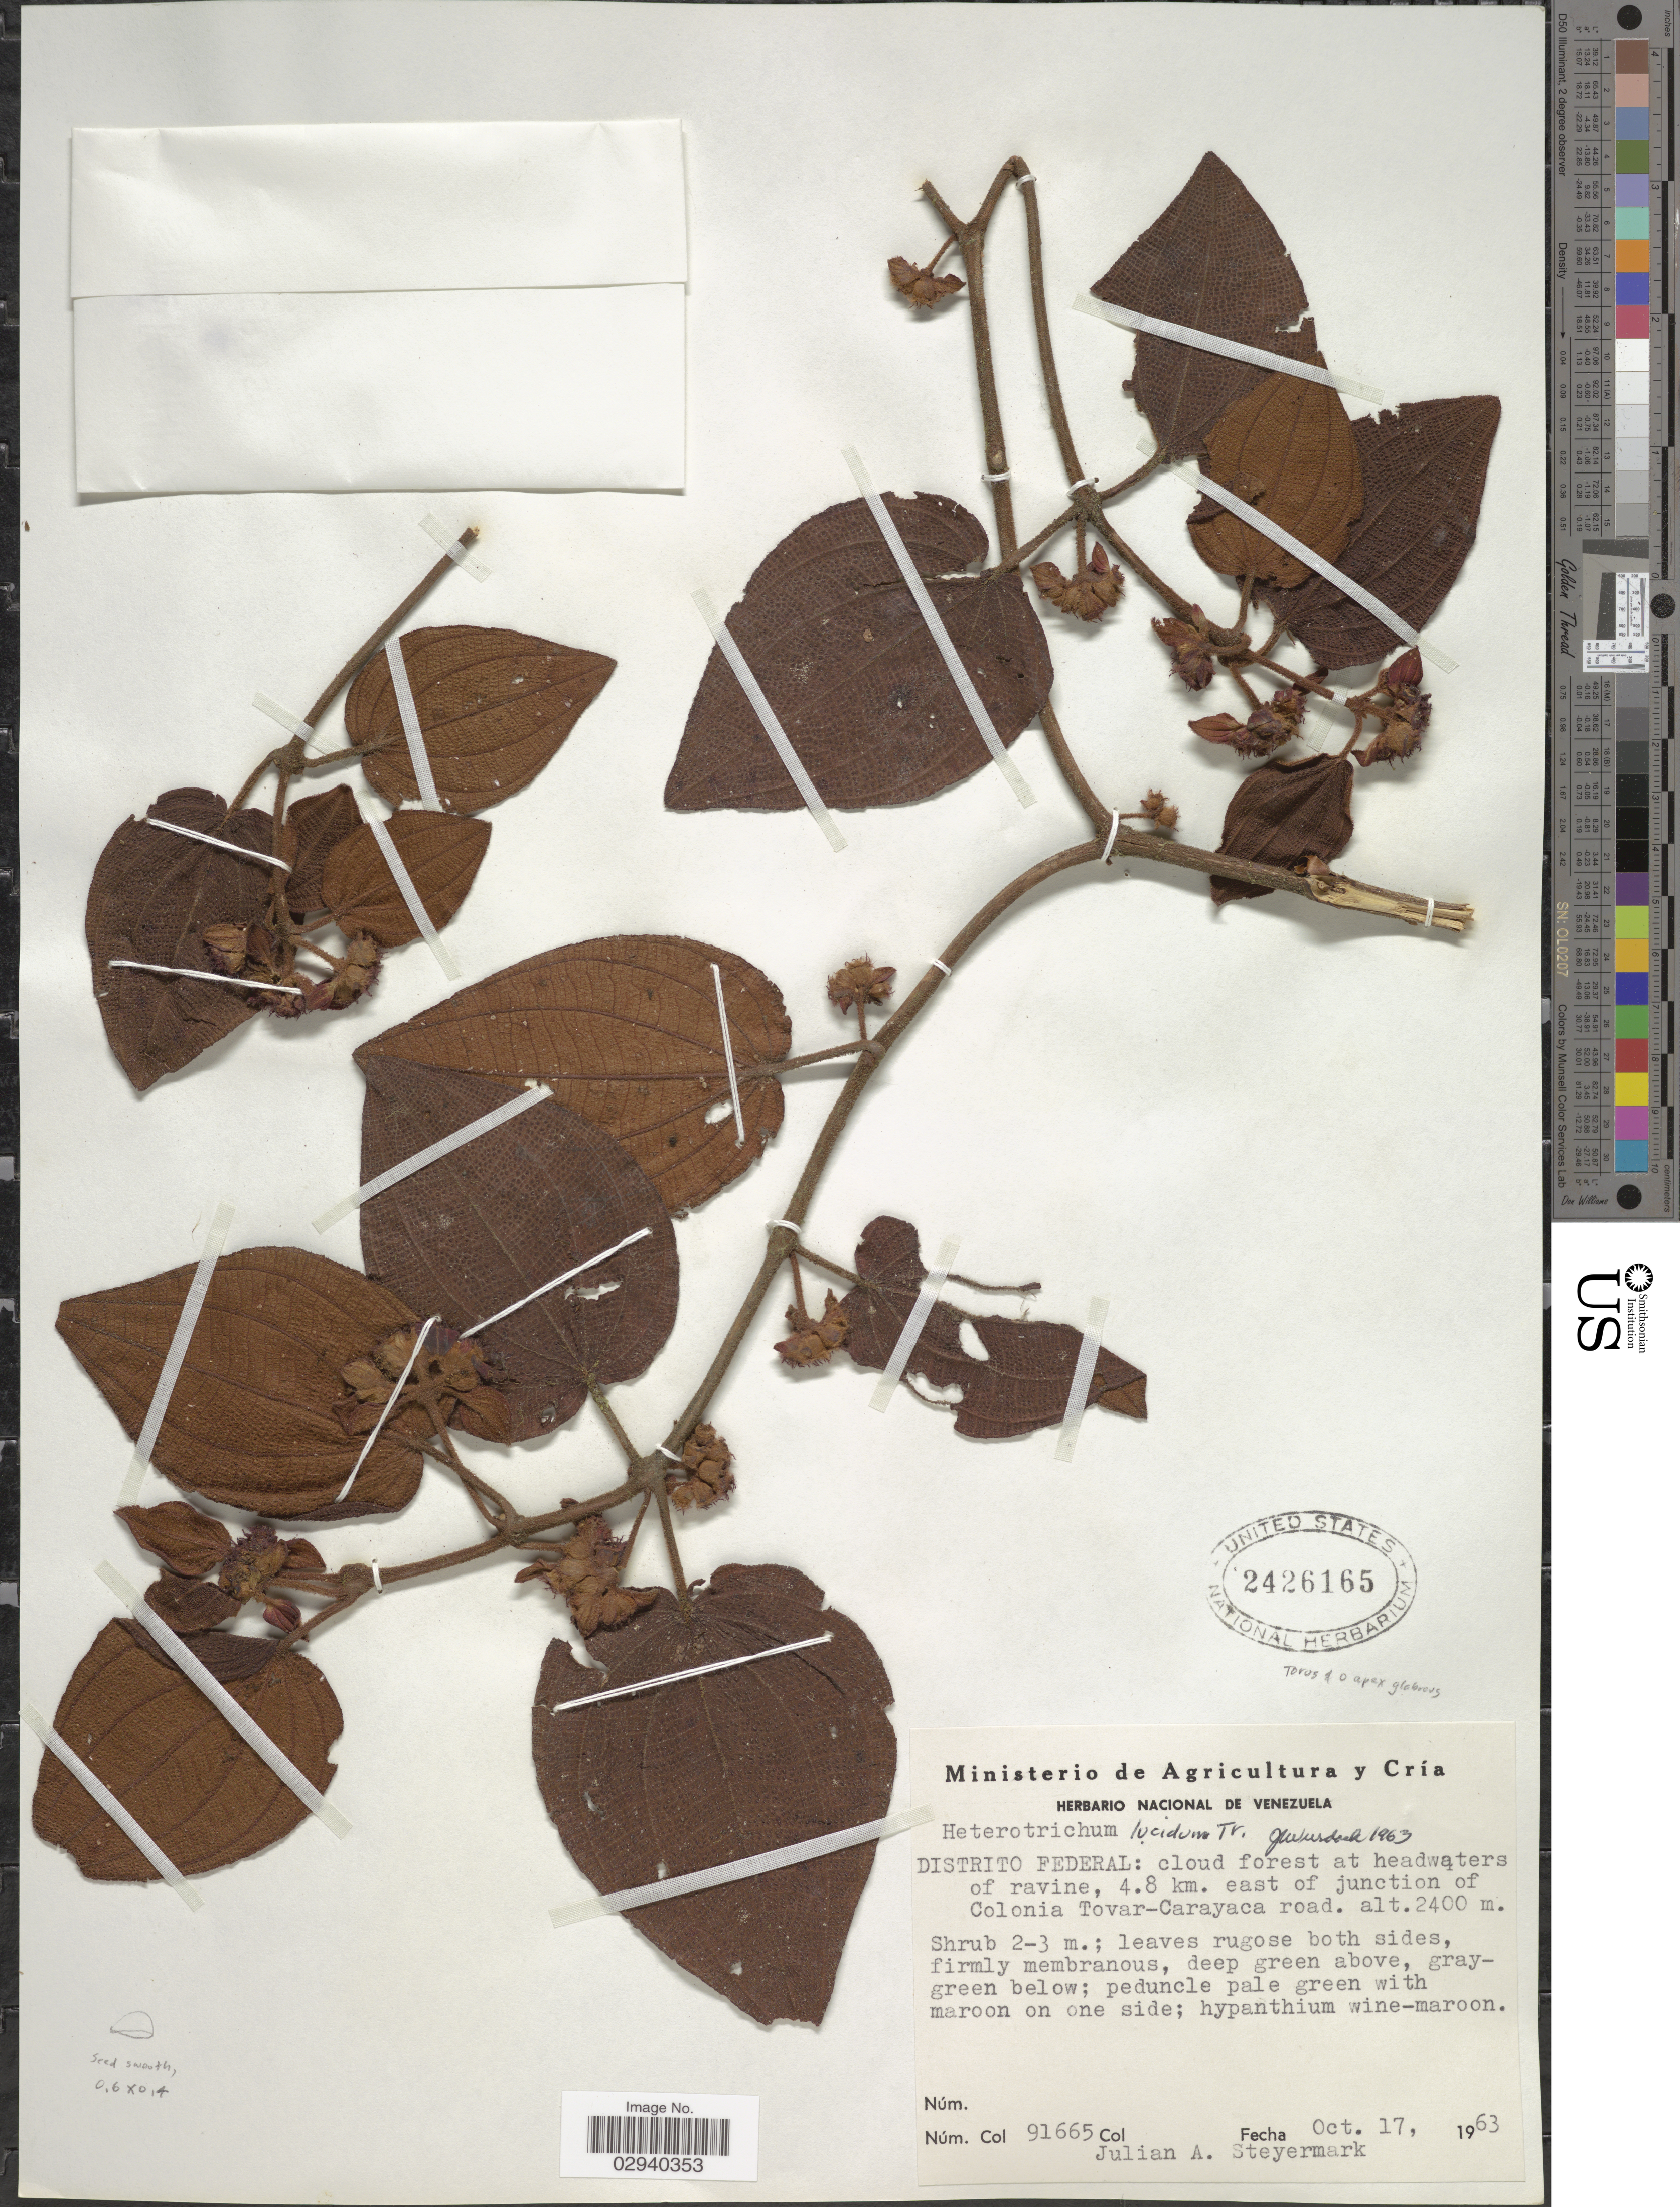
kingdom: Plantae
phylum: Tracheophyta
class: Magnoliopsida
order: Myrtales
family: Melastomataceae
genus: Miconia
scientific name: Miconia leiotricha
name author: Wurdack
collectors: J. Steyermark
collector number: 91665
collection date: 1963-10-17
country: Venezuela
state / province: Distrito Federal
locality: Distrito Federal: cloud forest at headwaters of ravine, 4.8 km. east of junction of Colonia Tovar-Carayaca road.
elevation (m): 2400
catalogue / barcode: US 2426165